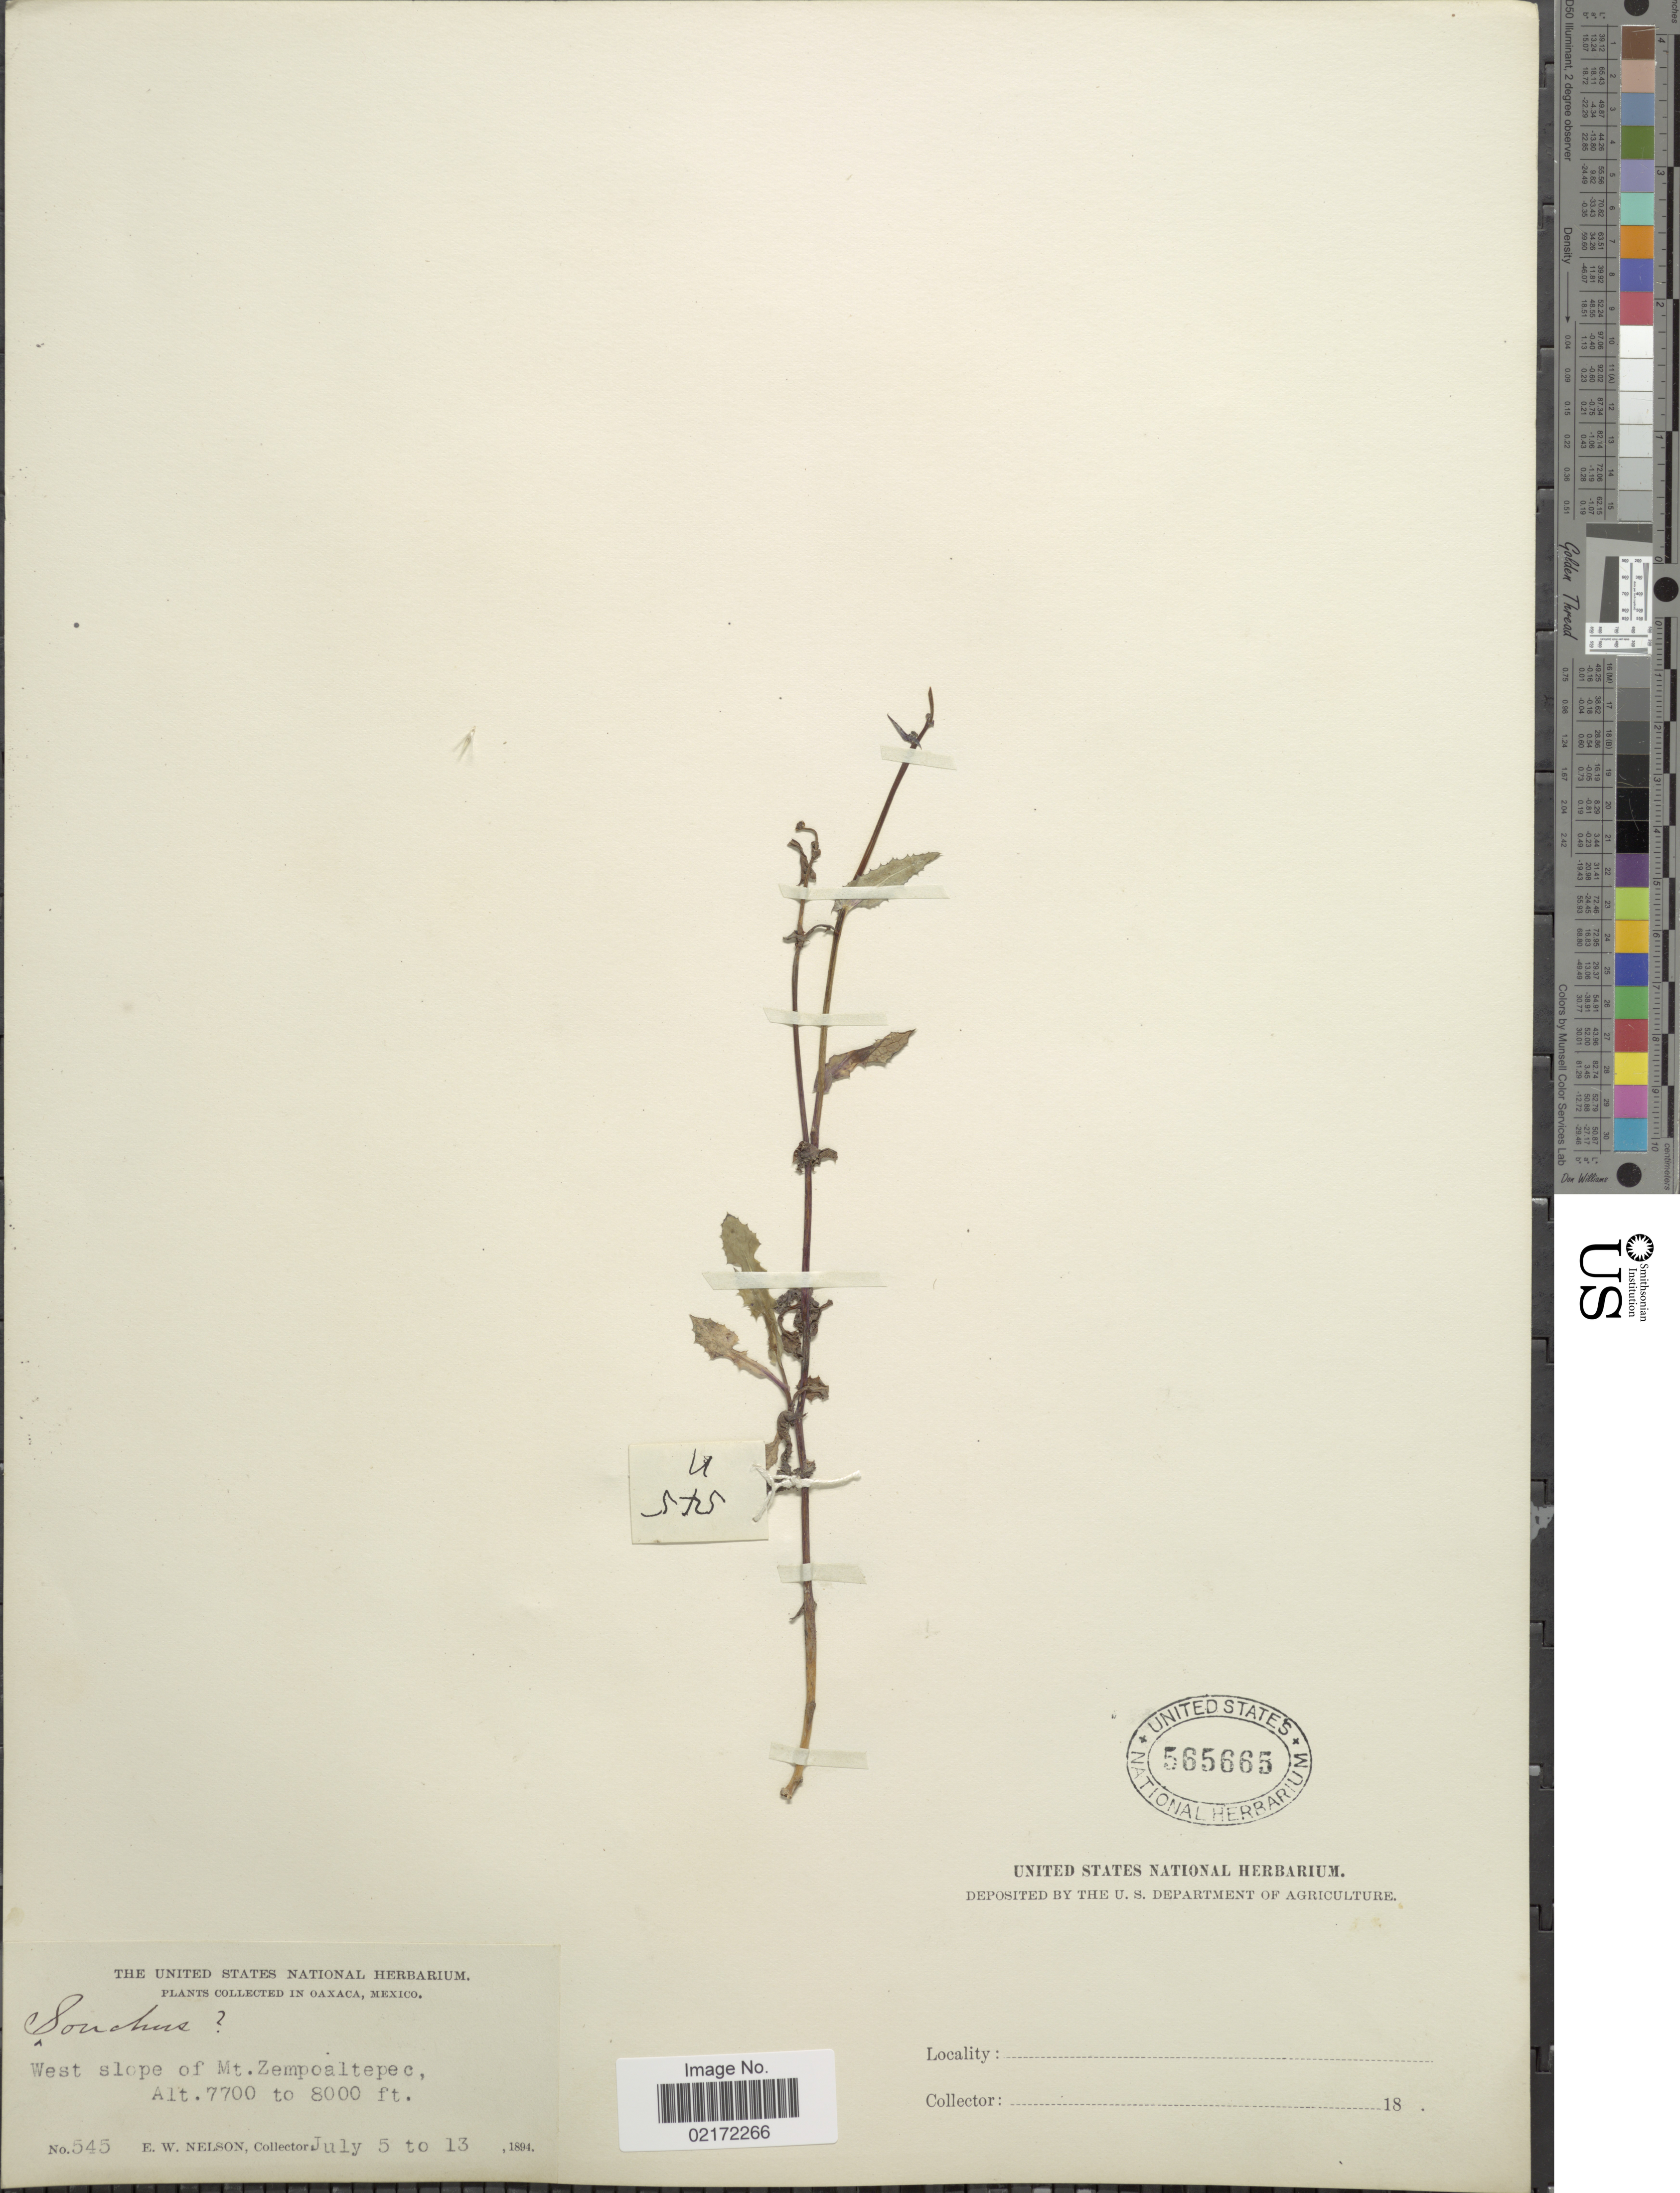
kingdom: Plantae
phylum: Tracheophyta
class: Magnoliopsida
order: Asterales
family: Asteraceae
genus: Sonchus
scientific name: Sonchus asper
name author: (L.) Hill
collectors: E. W. Nelson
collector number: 545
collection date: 1894-07-05/1894-07-13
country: Mexico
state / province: Oaxaca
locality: West slope of Mt. Zempoaltepec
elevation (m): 2347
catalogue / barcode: US 565665